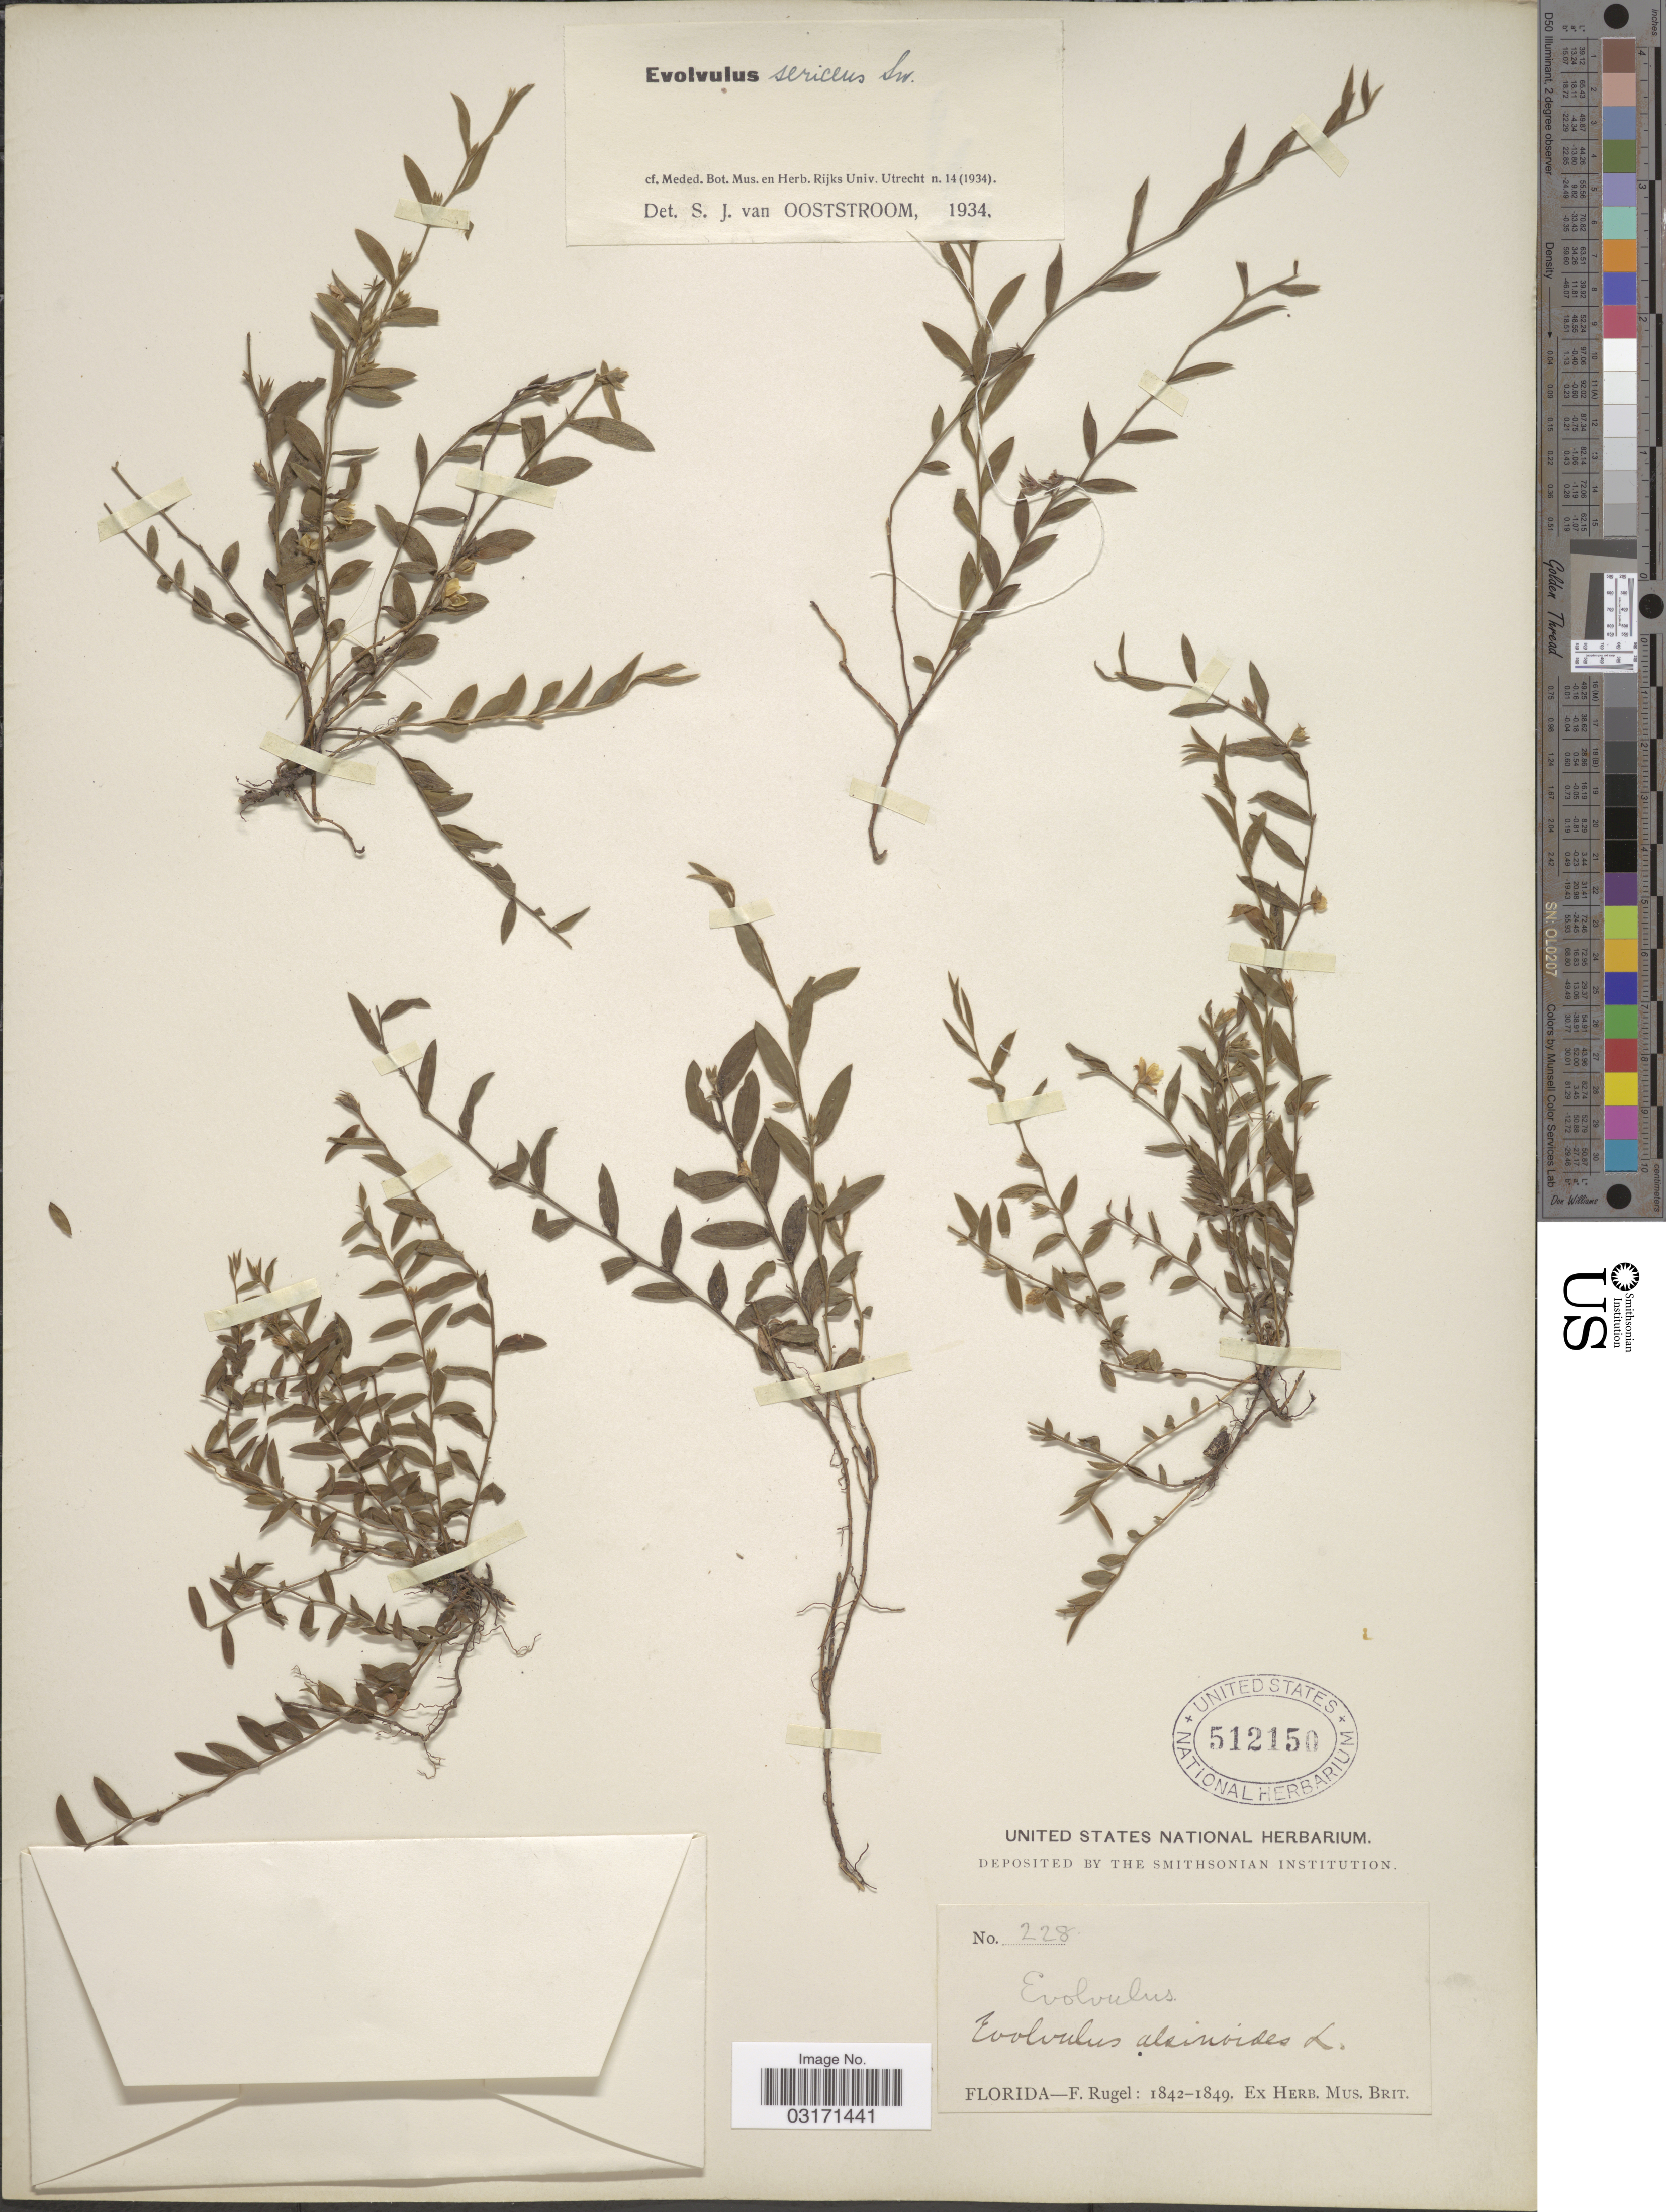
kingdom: Plantae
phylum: Tracheophyta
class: Magnoliopsida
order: Solanales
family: Convolvulaceae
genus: Evolvulus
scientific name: Evolvulus sericeus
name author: Sw.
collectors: F. Rugel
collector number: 228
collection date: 1842/1849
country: United States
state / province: Florida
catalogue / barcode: US 512150